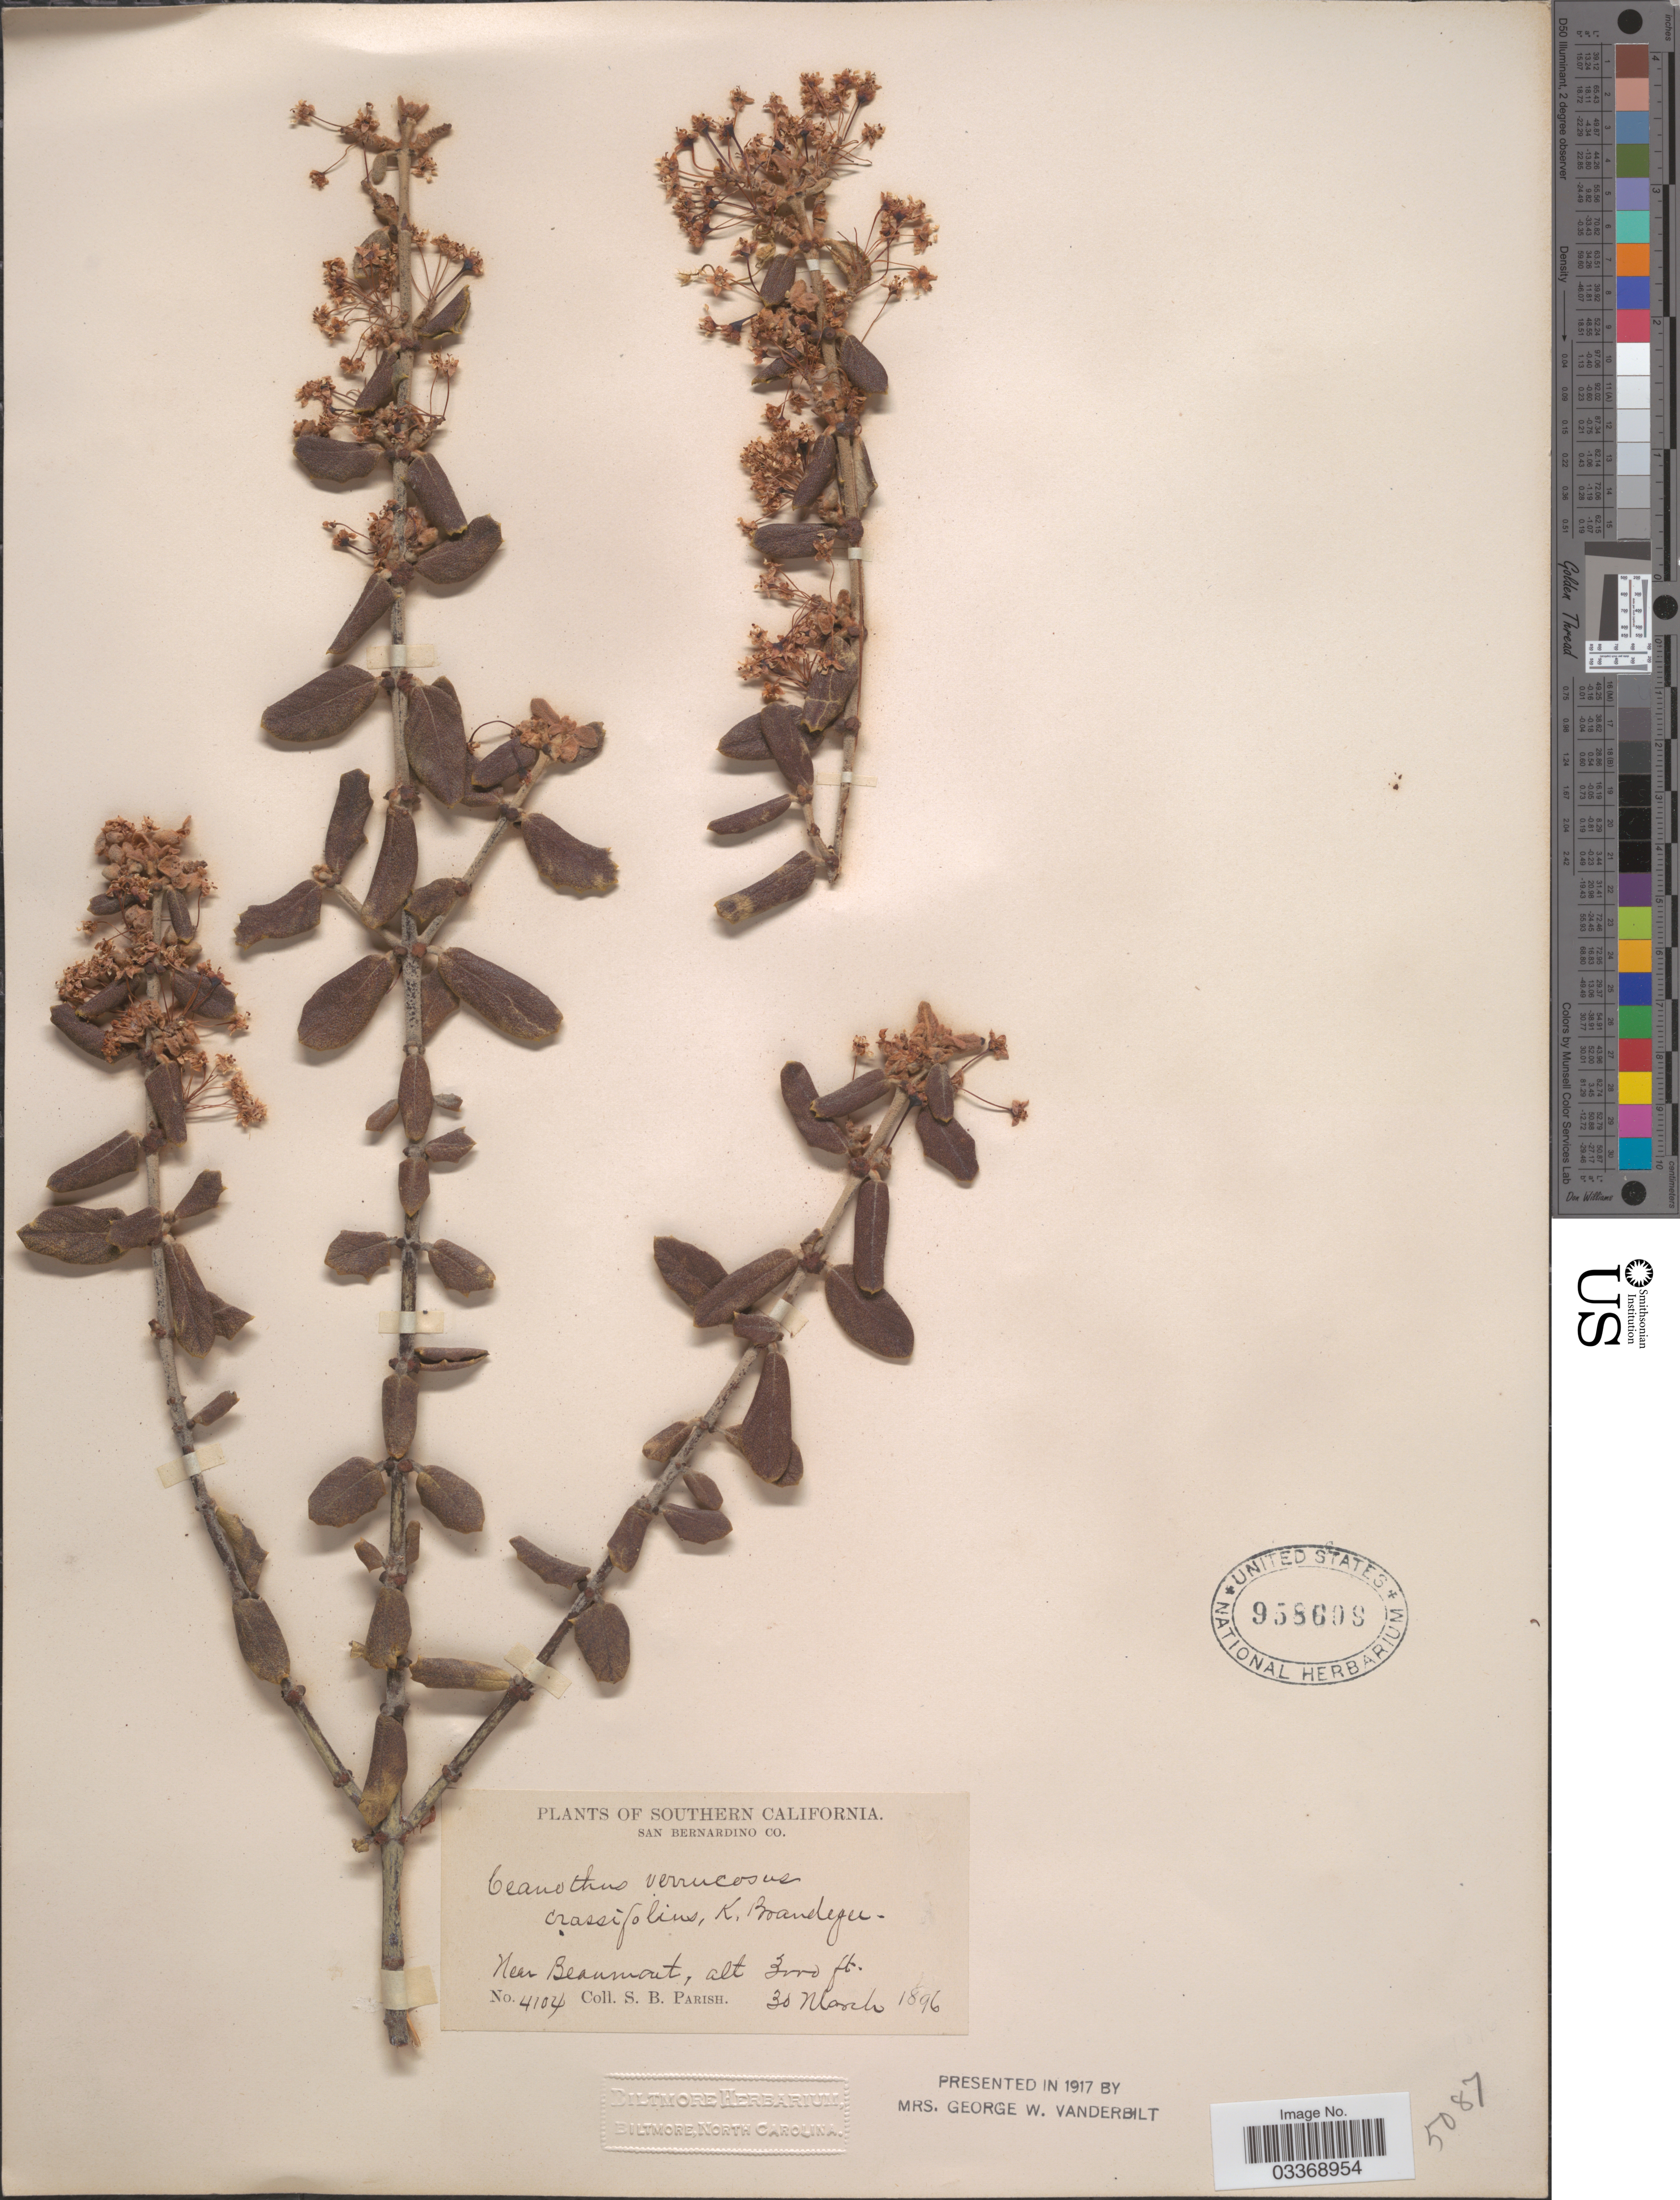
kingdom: Plantae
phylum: Tracheophyta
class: Magnoliopsida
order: Rosales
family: Rhamnaceae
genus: Ceanothus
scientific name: Ceanothus crassifolius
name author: Torr.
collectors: S. B. Parish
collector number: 4104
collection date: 1896-03-30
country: United States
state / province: California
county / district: San Bernardino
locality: Southern California. San Bernardino Co. Near Beaumont.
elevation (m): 914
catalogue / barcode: US 958608